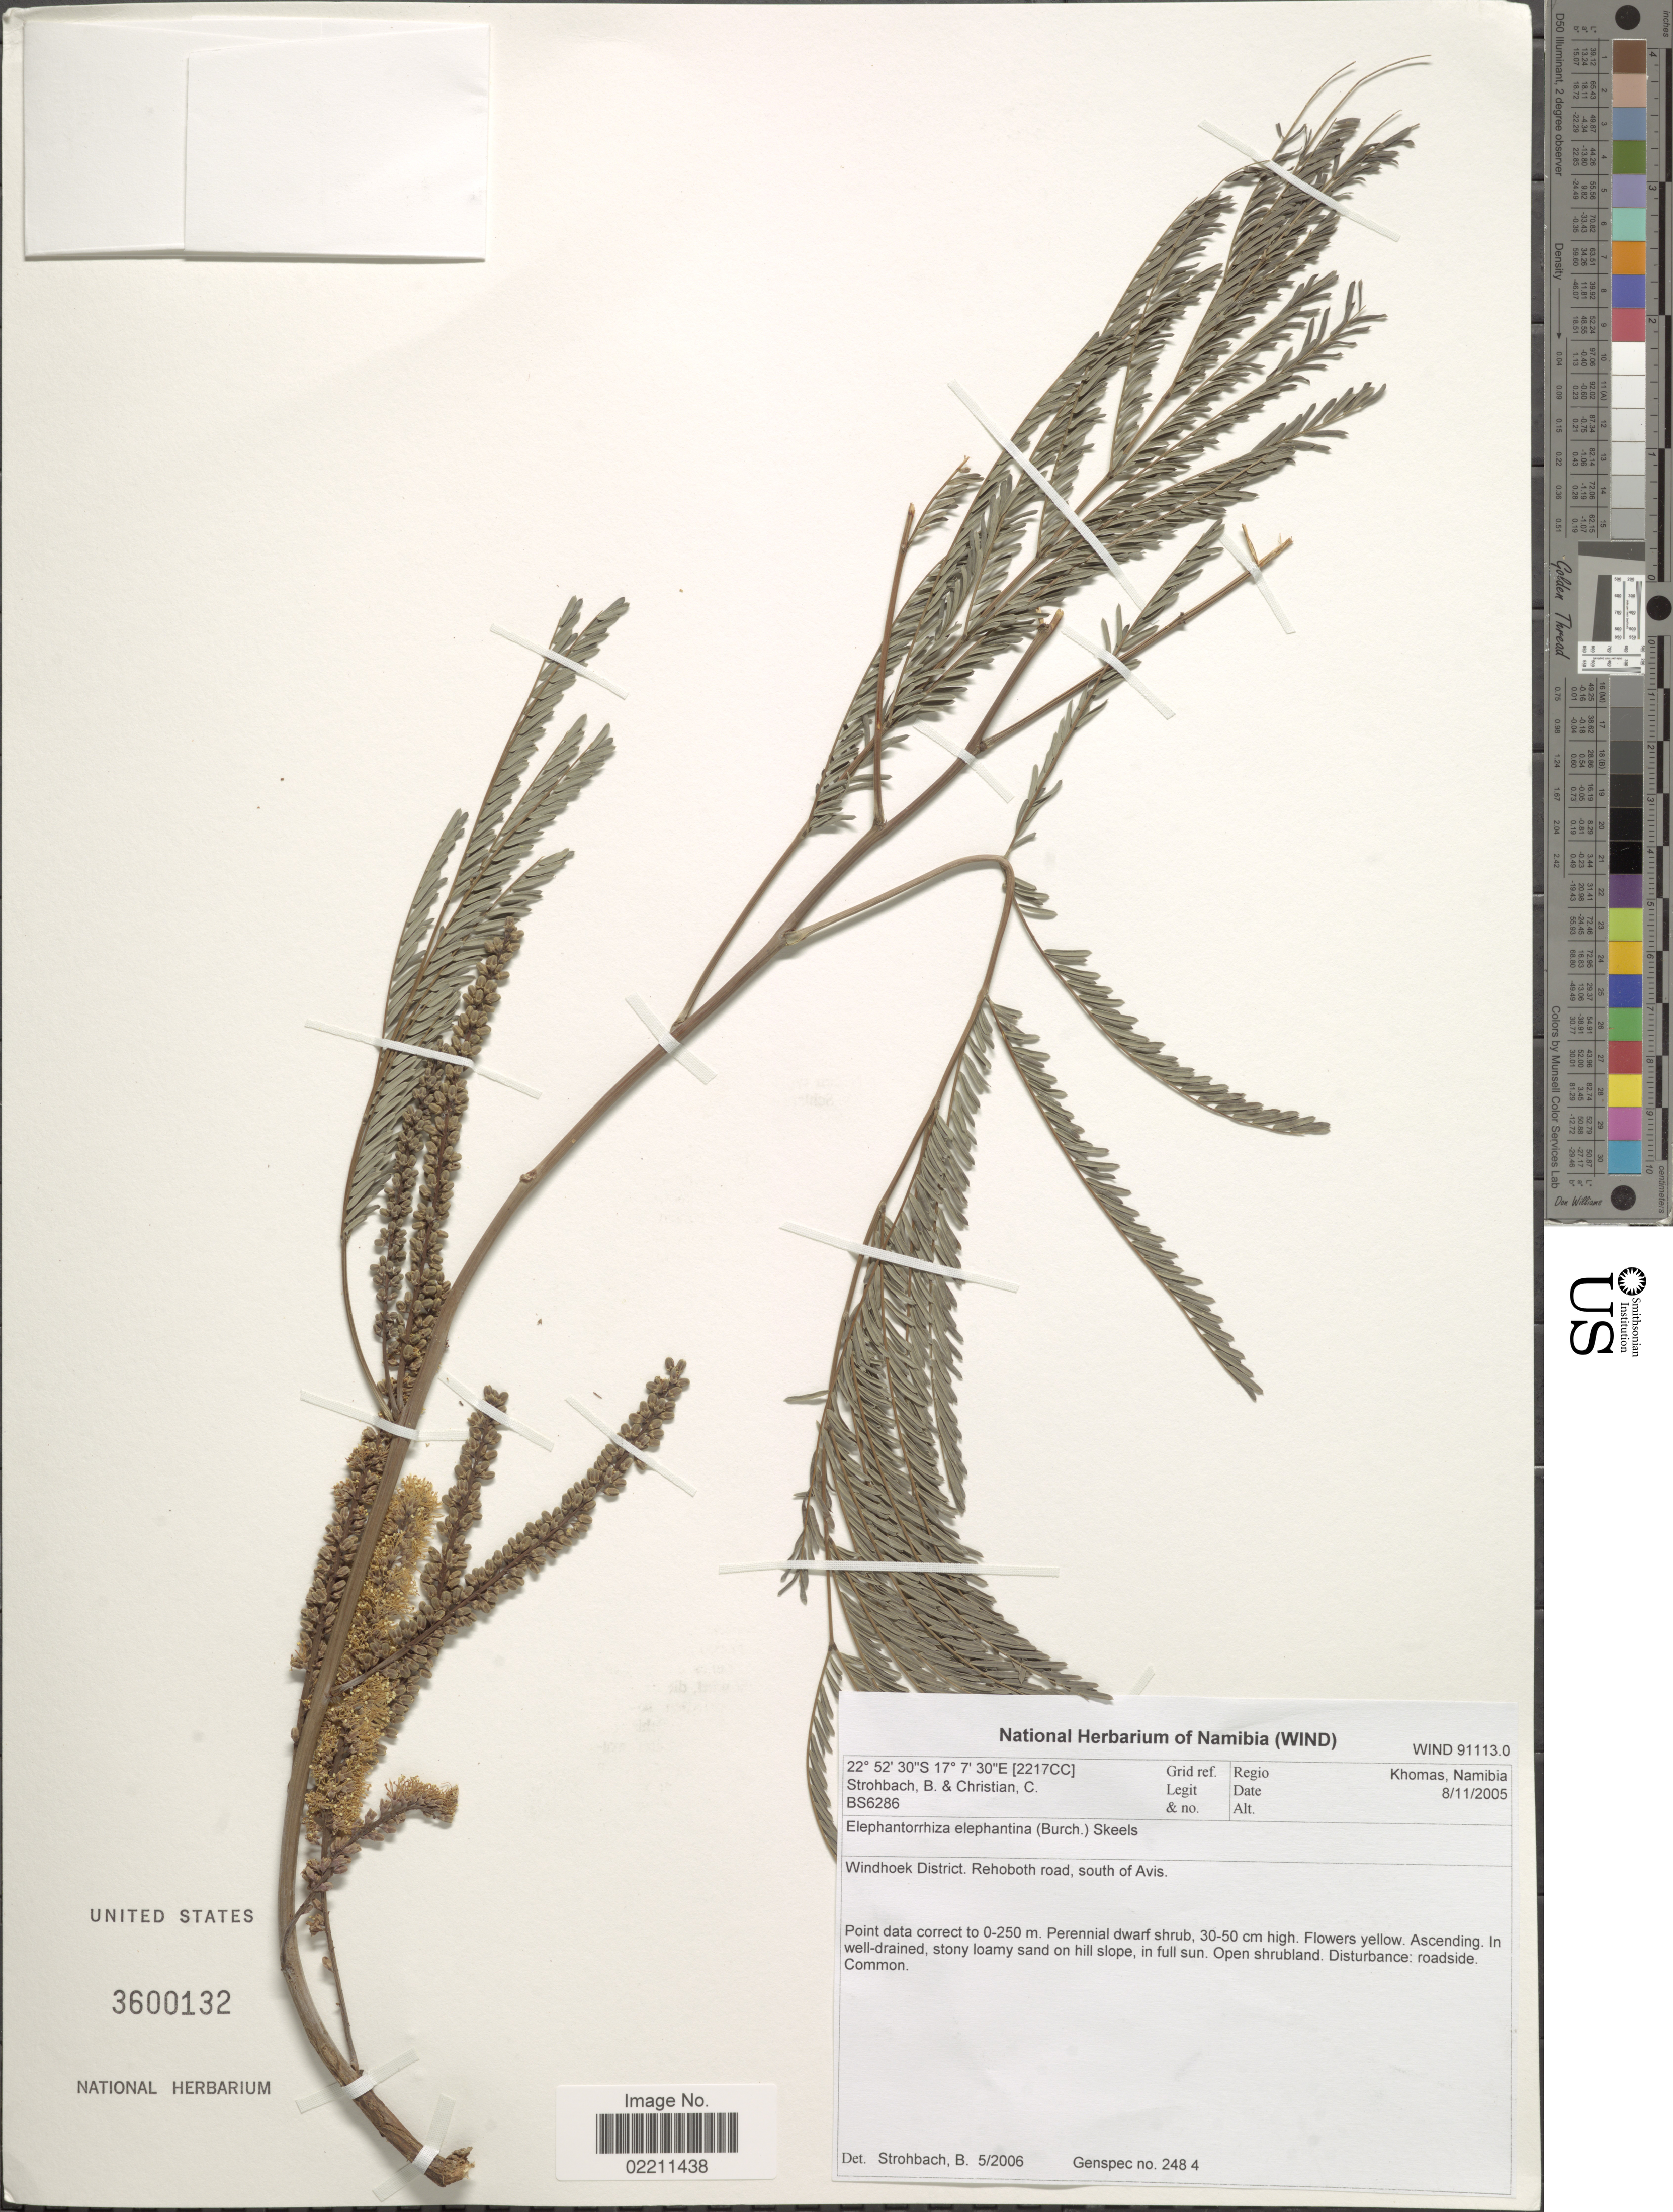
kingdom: Plantae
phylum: Tracheophyta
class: Magnoliopsida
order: Fabales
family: Fabaceae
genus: Entada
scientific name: Entada elephantina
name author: (Burch.) S.A. O'Donnell & G.P. Lewis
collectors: B. Strohbach & C. Christian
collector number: BS6286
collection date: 2005-11-08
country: Namibia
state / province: Khomas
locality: Regio Khomas, Namibia. Windhoek District, Rehoboth road,, south of Avis.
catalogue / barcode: US 3600132